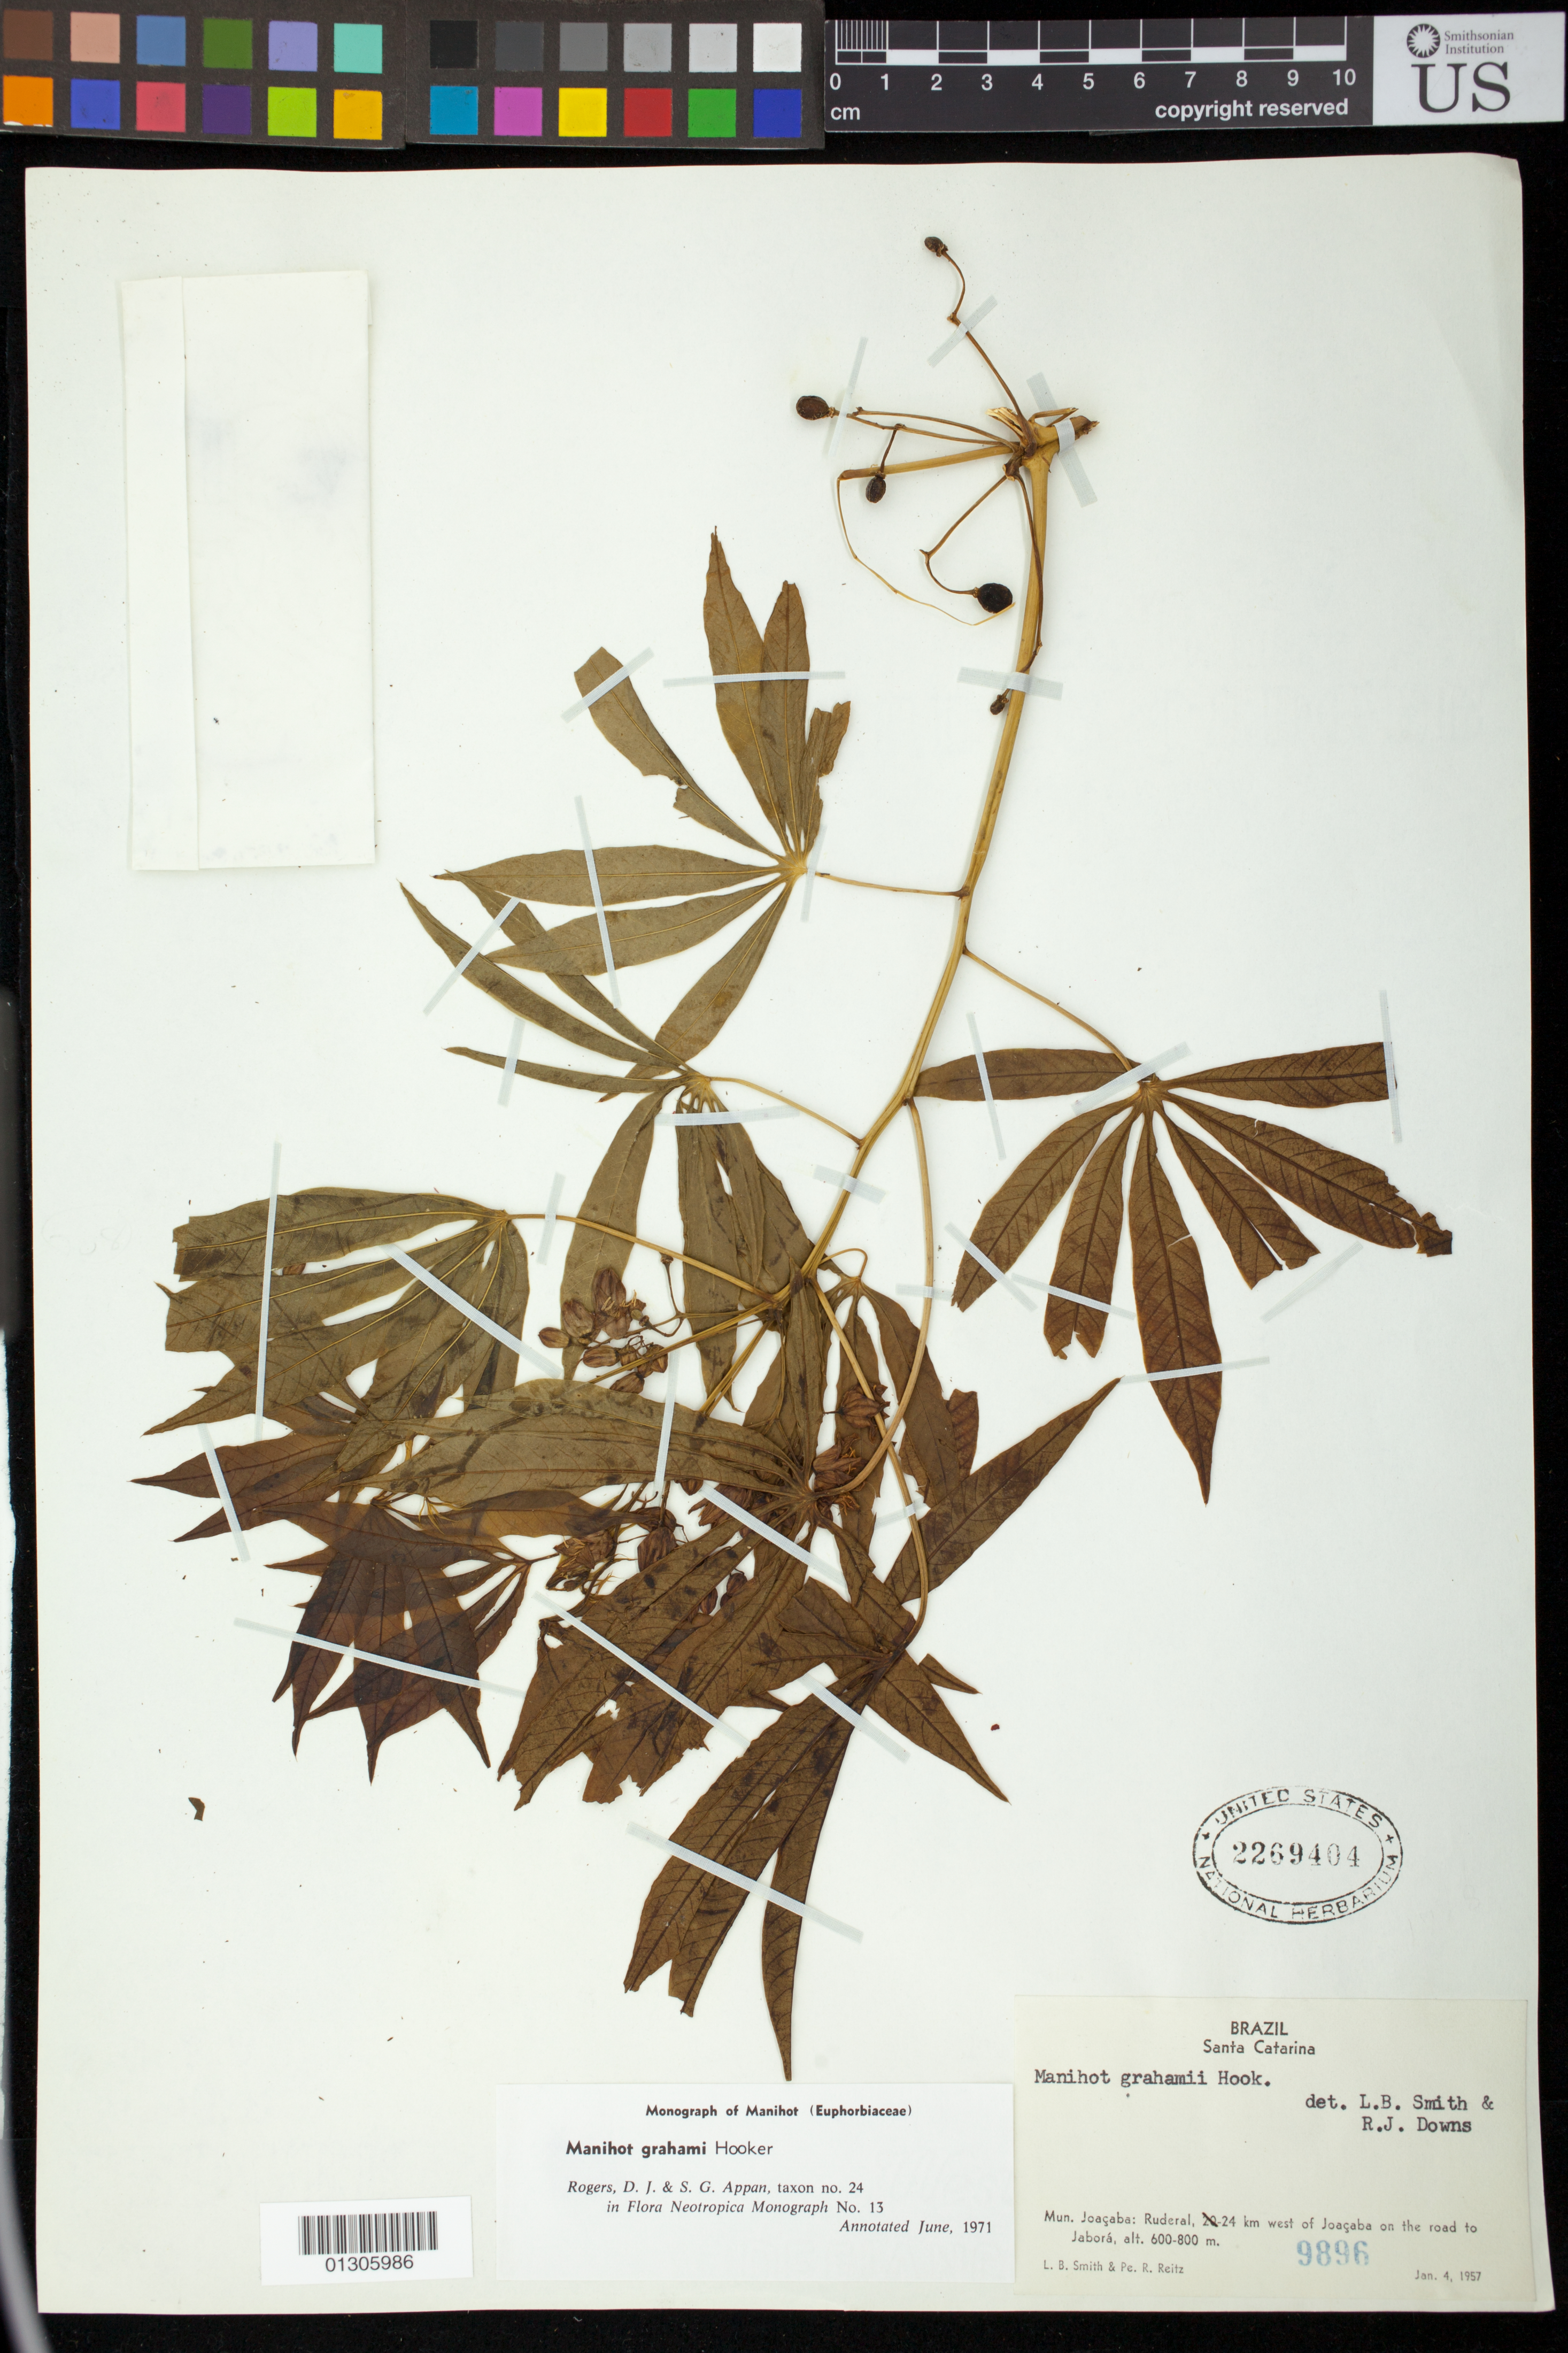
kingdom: Plantae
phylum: Tracheophyta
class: Magnoliopsida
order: Malpighiales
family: Euphorbiaceae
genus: Manihot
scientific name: Manihot guaranitica subsp. guaranitica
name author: Chodat & Hassl.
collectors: L. Smith & R. Reitz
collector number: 9896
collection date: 1957-04-01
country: Brazil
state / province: Santa Catarina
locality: Mun. Joacaba: Ruderal 24 km west of Joacaba on the road to Jabora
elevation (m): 600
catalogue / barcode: US 2269404